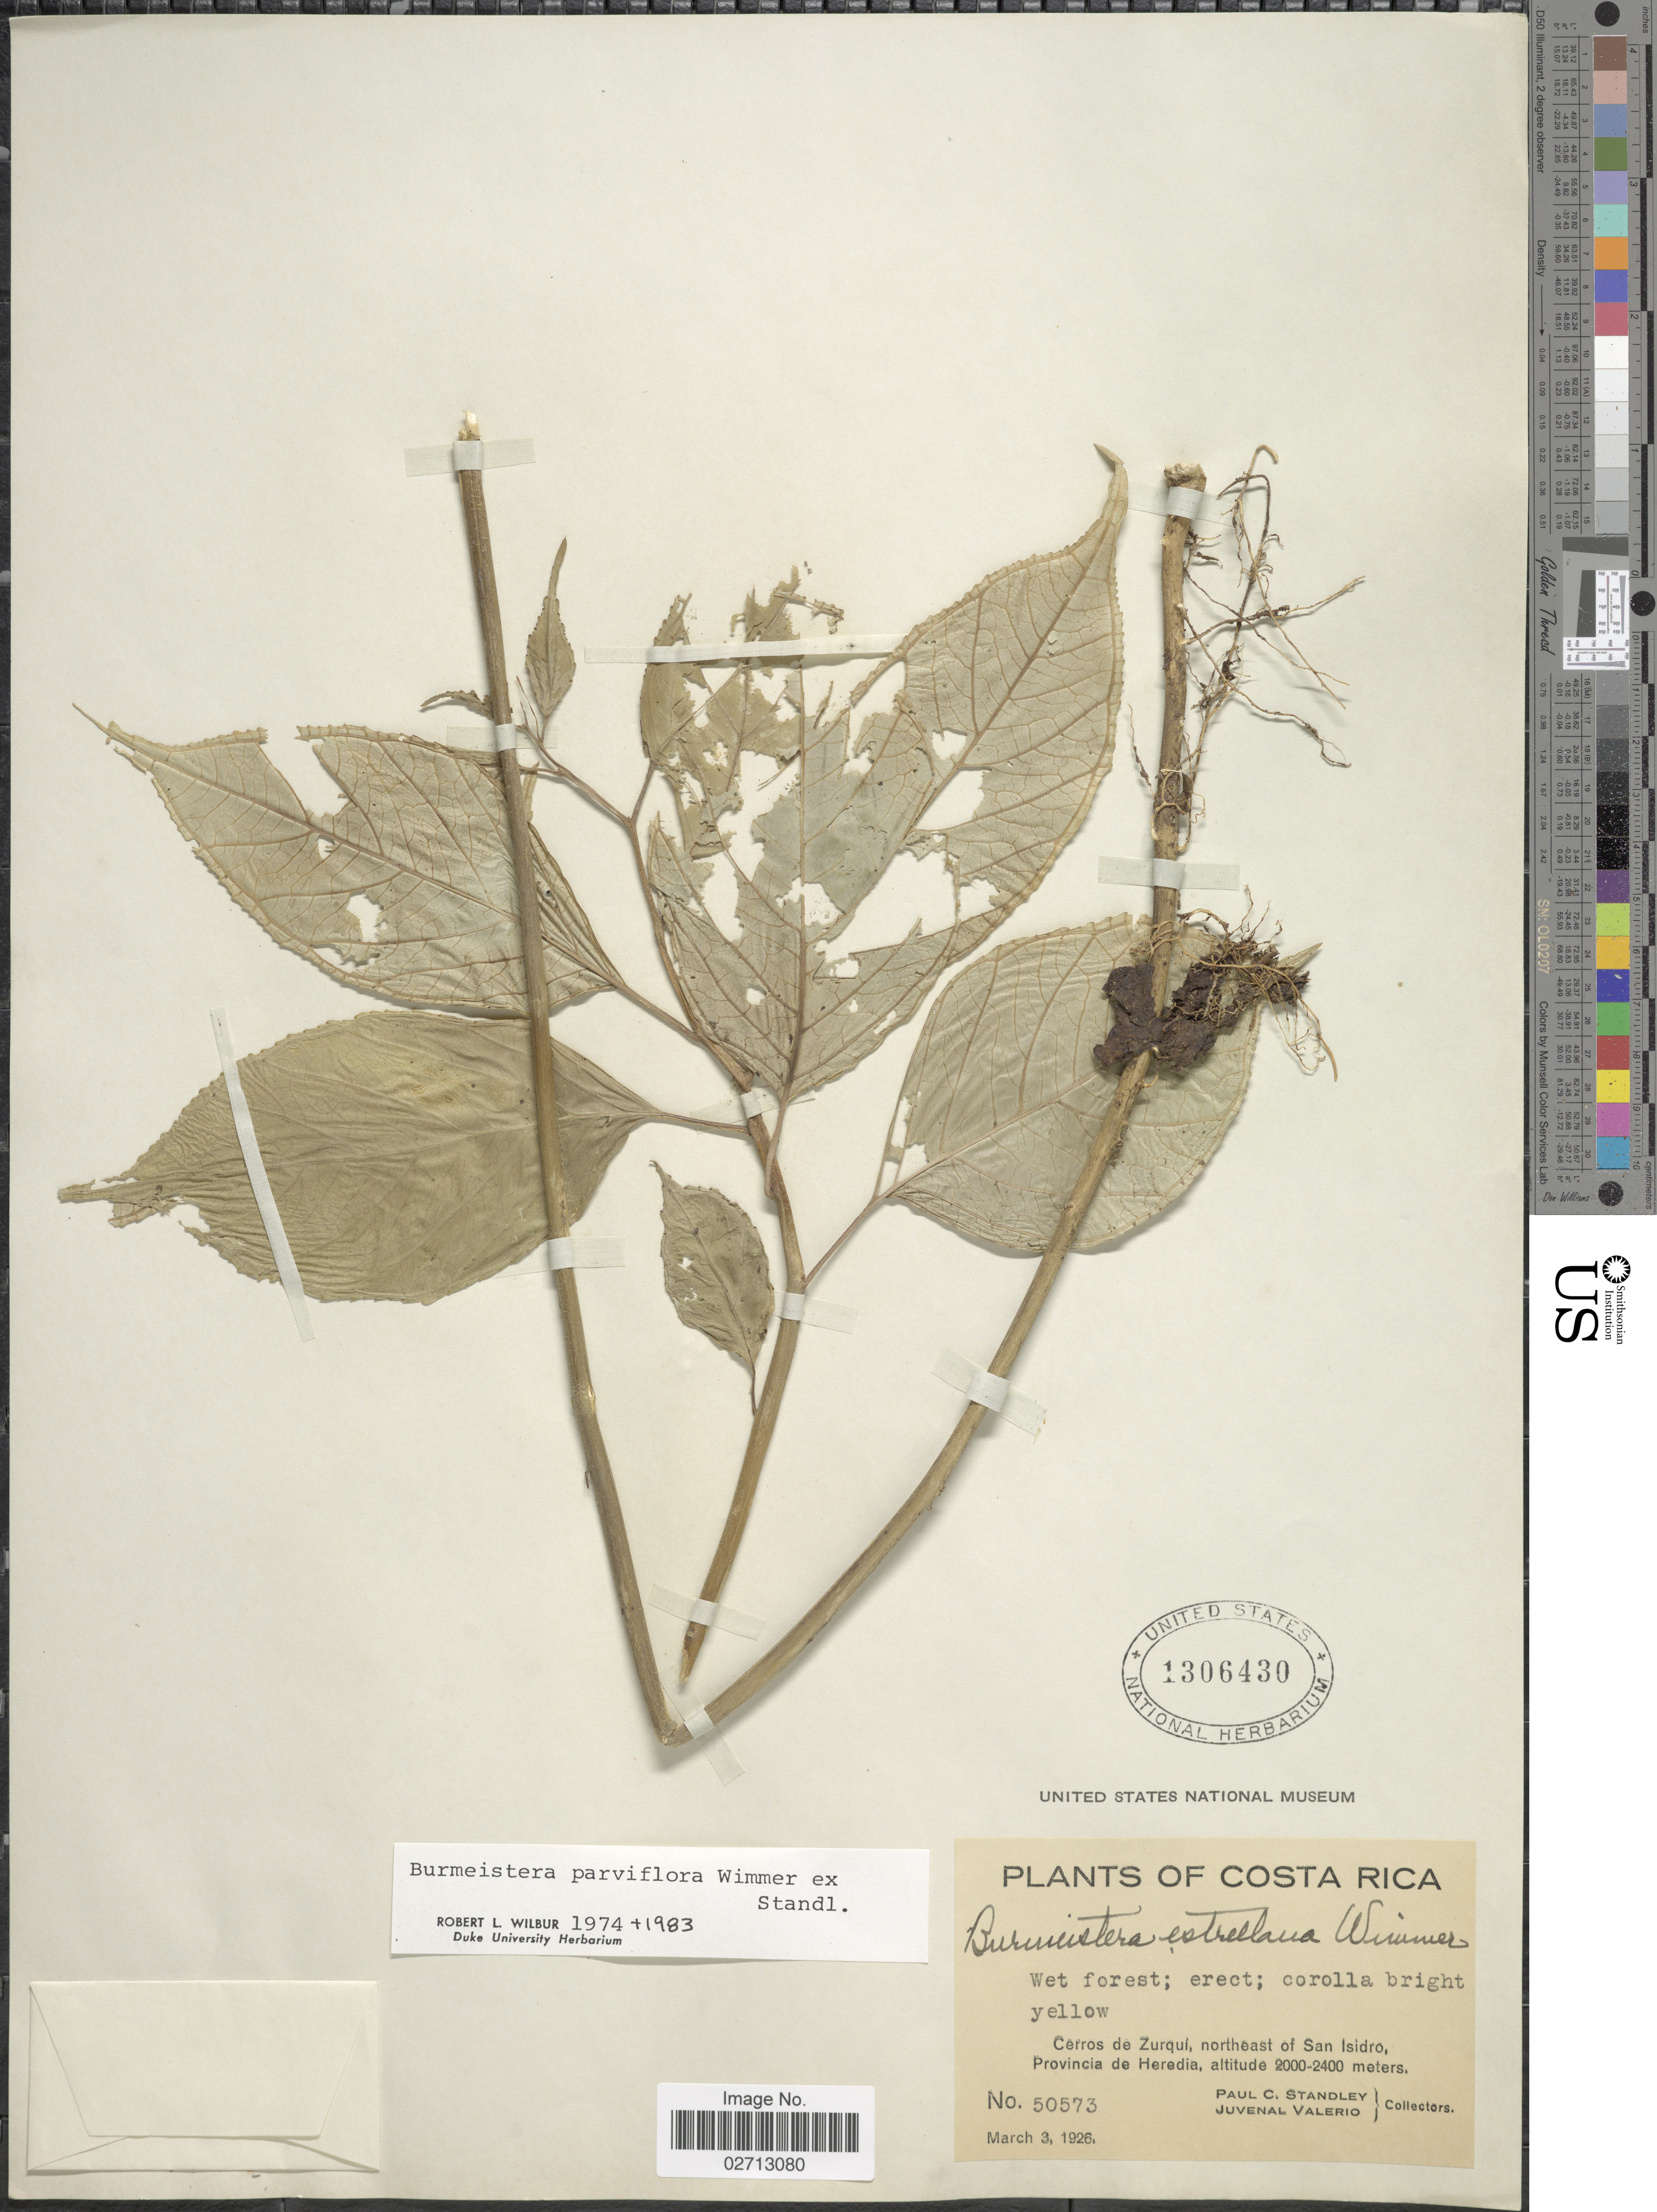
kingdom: Plantae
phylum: Tracheophyta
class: Magnoliopsida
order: Asterales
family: Campanulaceae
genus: Burmeistera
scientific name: Burmeistera parviflora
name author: E. Wimm. ex Standl.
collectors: P. C. Standley & J. Valerio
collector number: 50573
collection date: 1926-03-03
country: Costa Rica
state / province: Heredia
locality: Cerros de Zurqui, northeast of San Isidro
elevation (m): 2000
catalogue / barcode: US 1306430